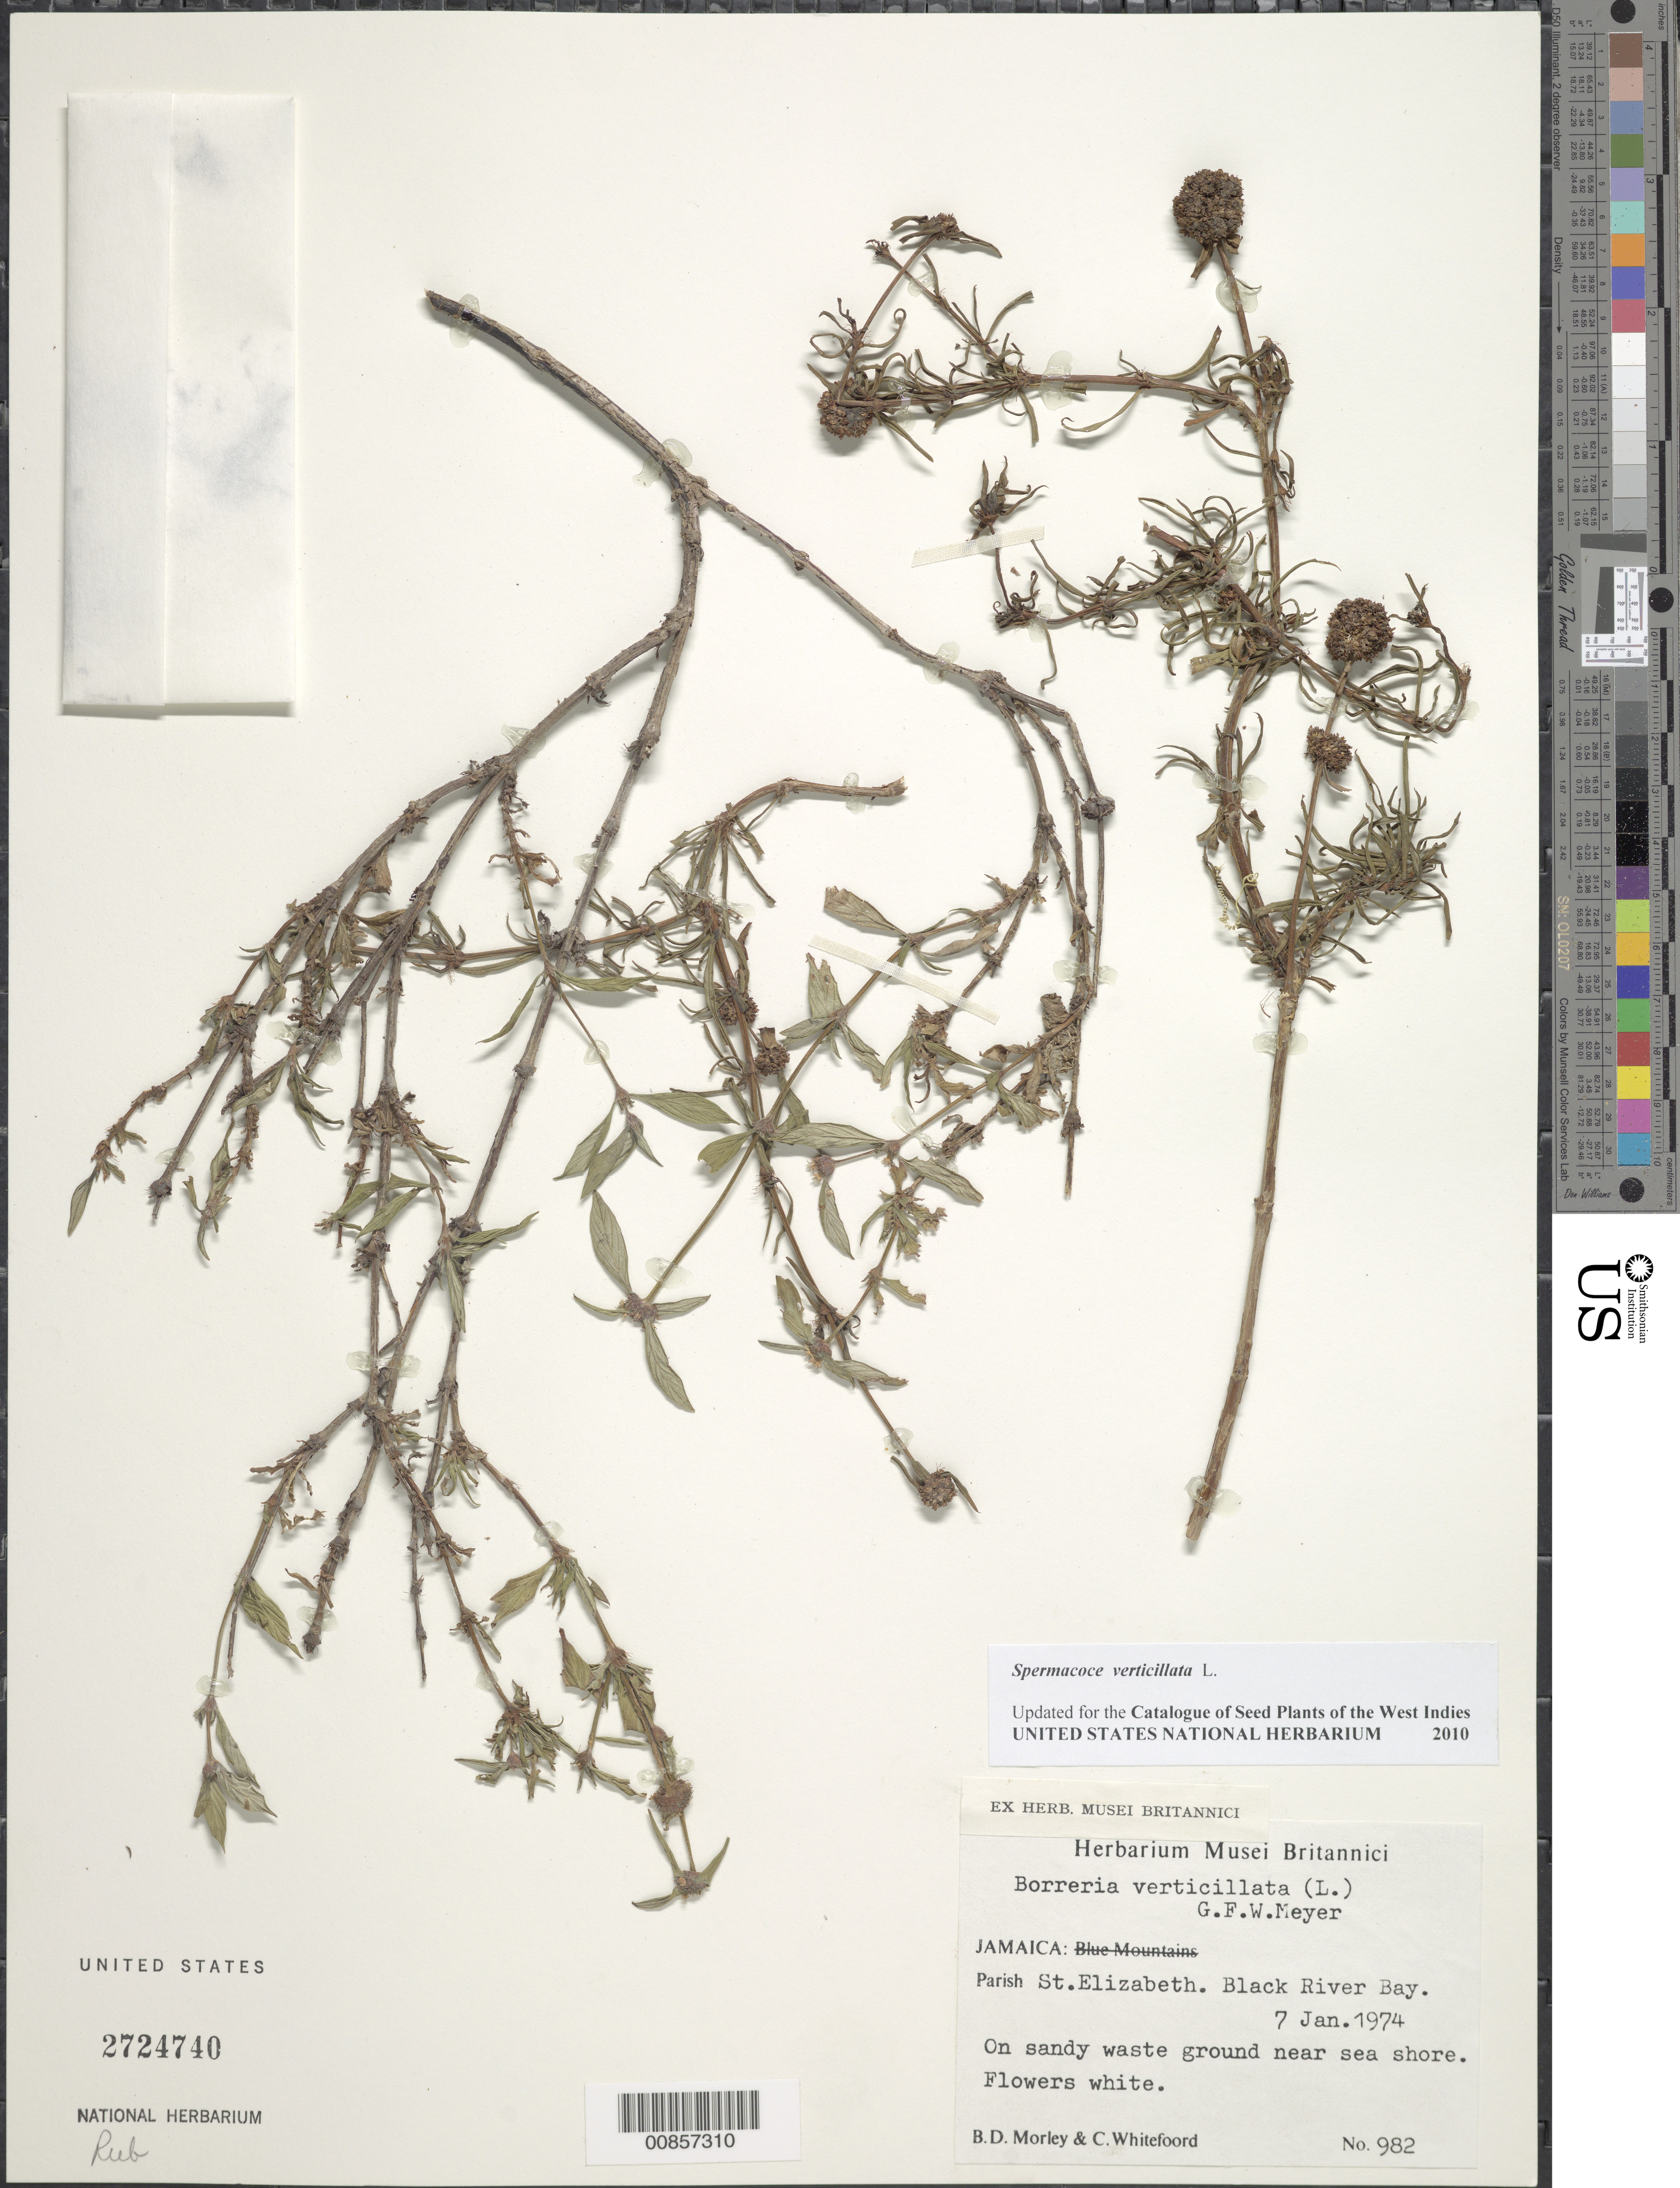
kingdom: Plantae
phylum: Tracheophyta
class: Magnoliopsida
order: Gentianales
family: Rubiaceae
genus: Spermacoce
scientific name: Spermacoce verticillata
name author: L.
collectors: B. D. Morley & C. Whitefoord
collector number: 982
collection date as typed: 07 Jan 1974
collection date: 1974-01-07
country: Jamaica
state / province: Saint Elizabeth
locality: Black River Bay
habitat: On sandy waste ground near sea shore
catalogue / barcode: US 2724740